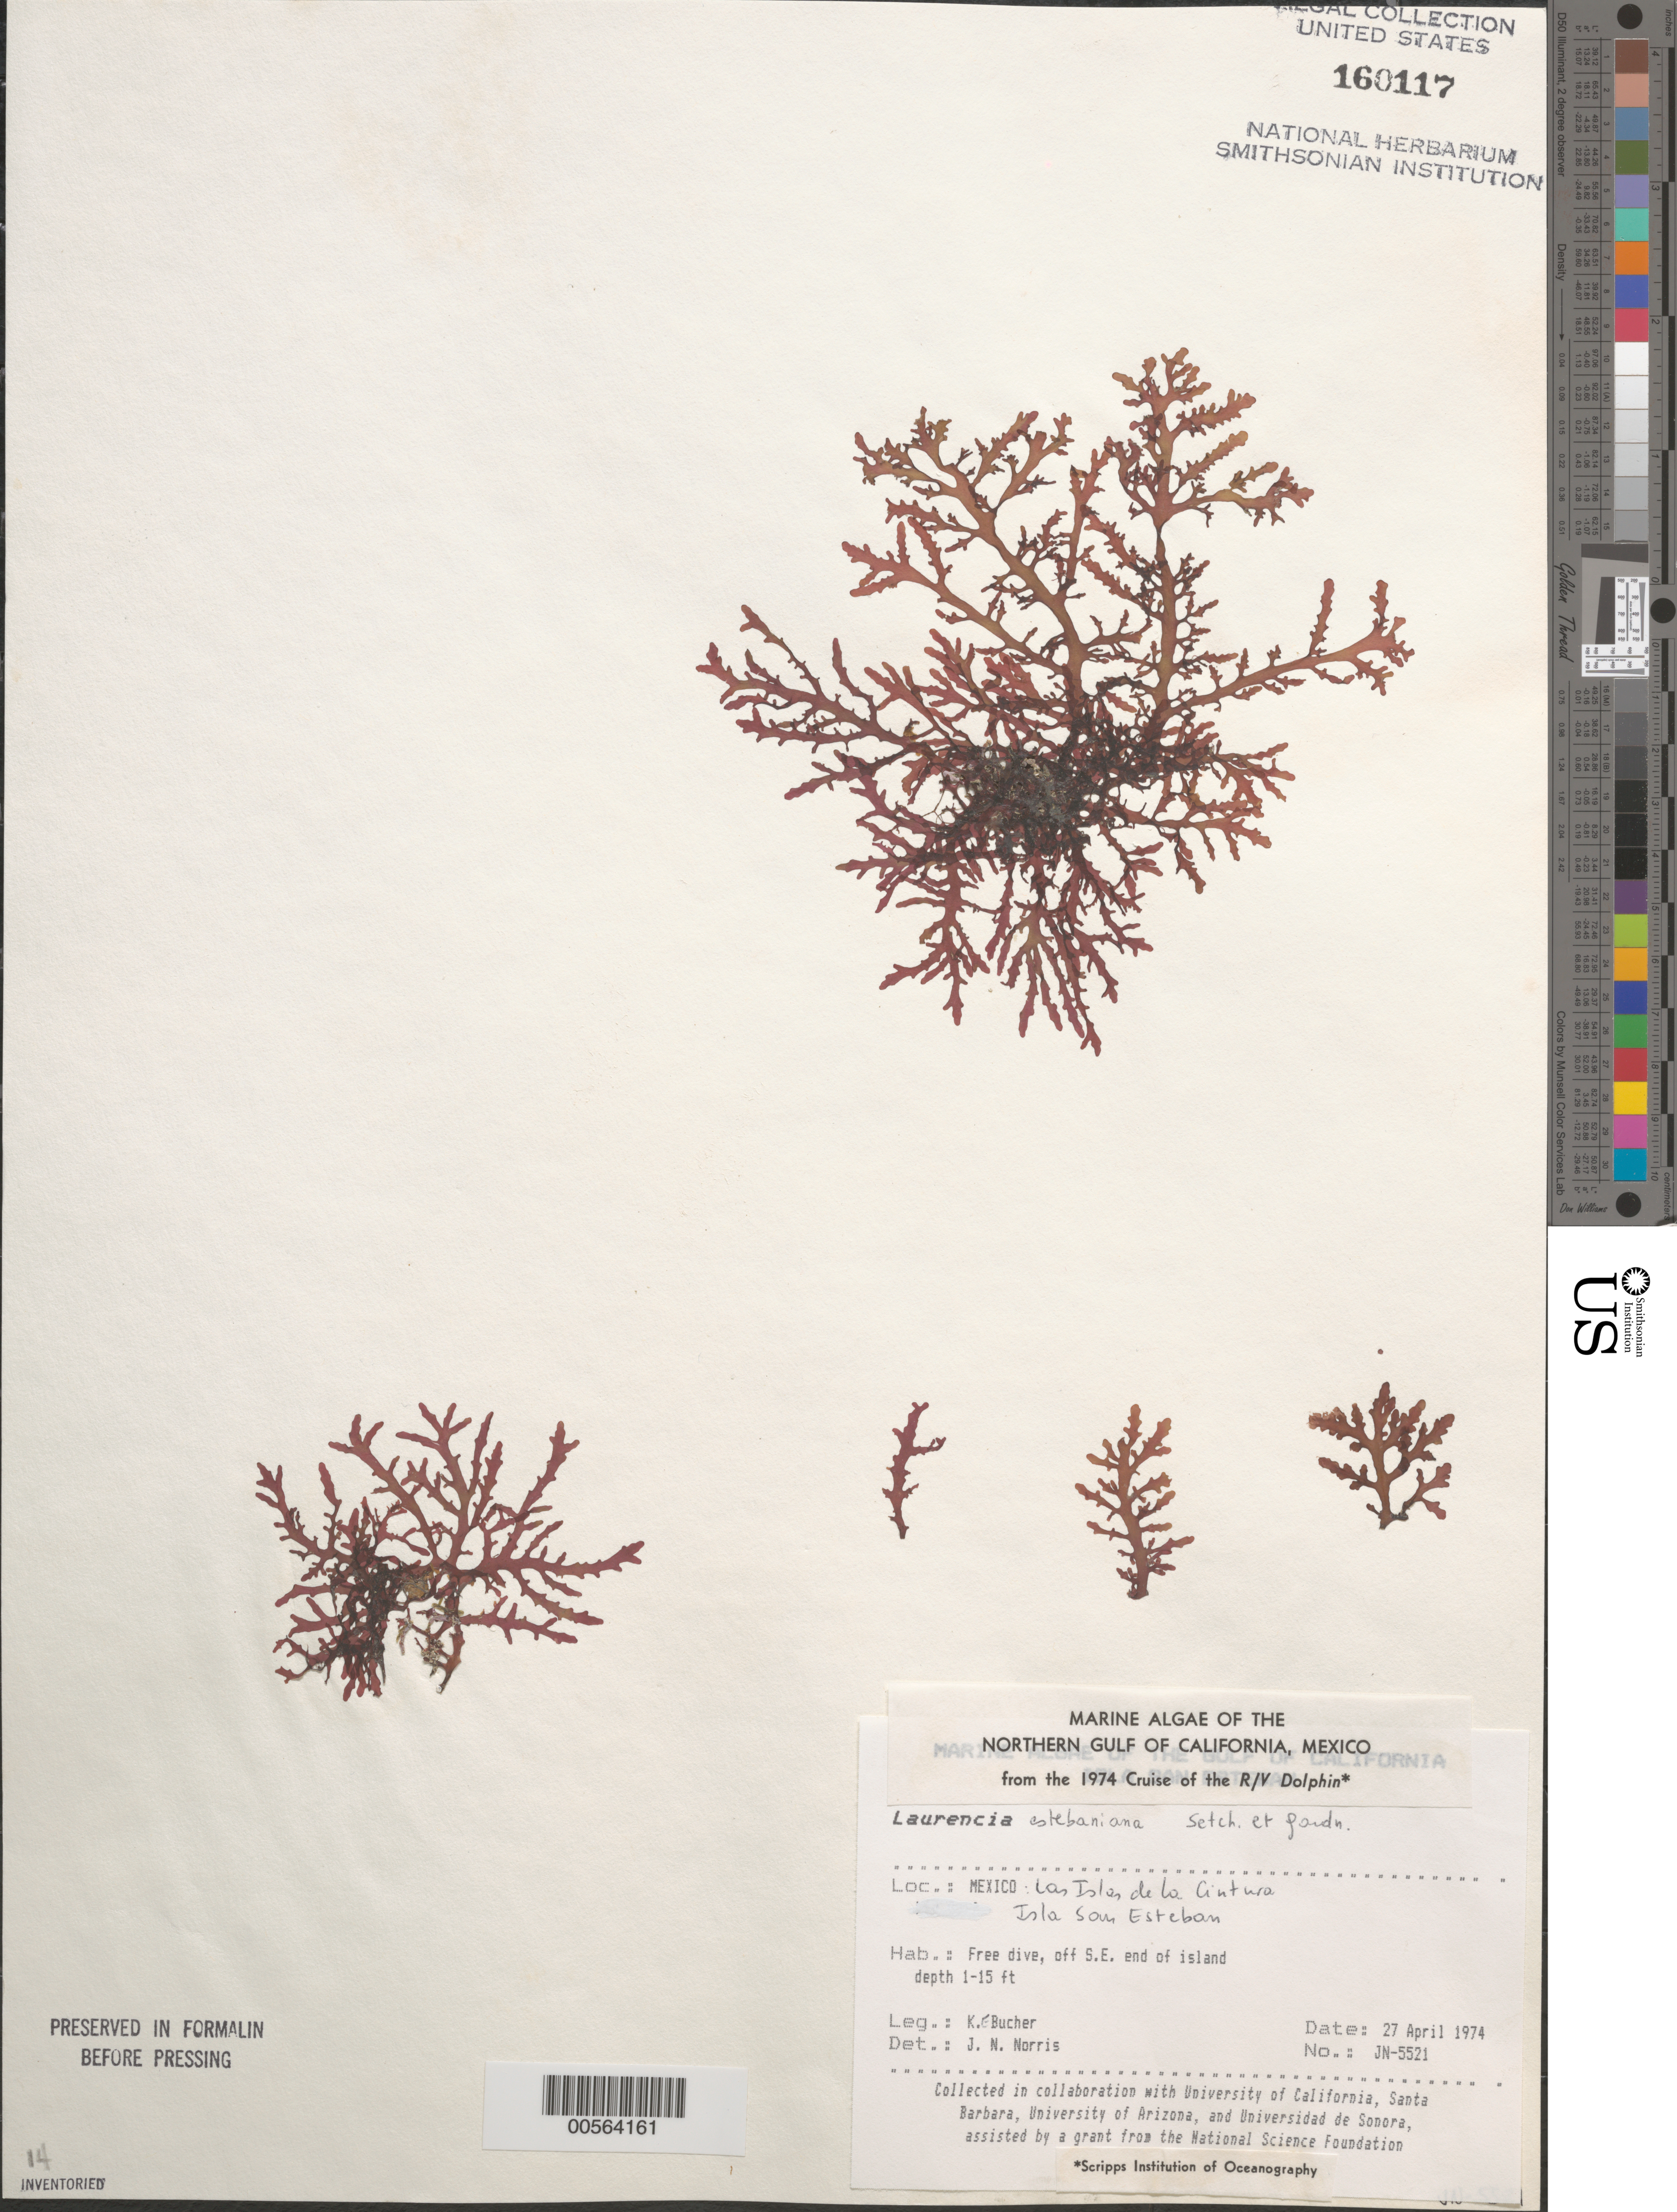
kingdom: Plantae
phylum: Rhodophyta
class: Florideophyceae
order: Ceramiales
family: Rhodomelaceae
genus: Osmundea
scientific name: Osmundea estebaniana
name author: (Setchell & N.L. Gardner) J.N. Norris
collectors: K. E. Bucher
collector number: JN-5521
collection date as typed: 27 Apr 1974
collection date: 1974-04-27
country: Mexico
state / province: Baja California Norte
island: Isla San Esteban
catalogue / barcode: US 160117